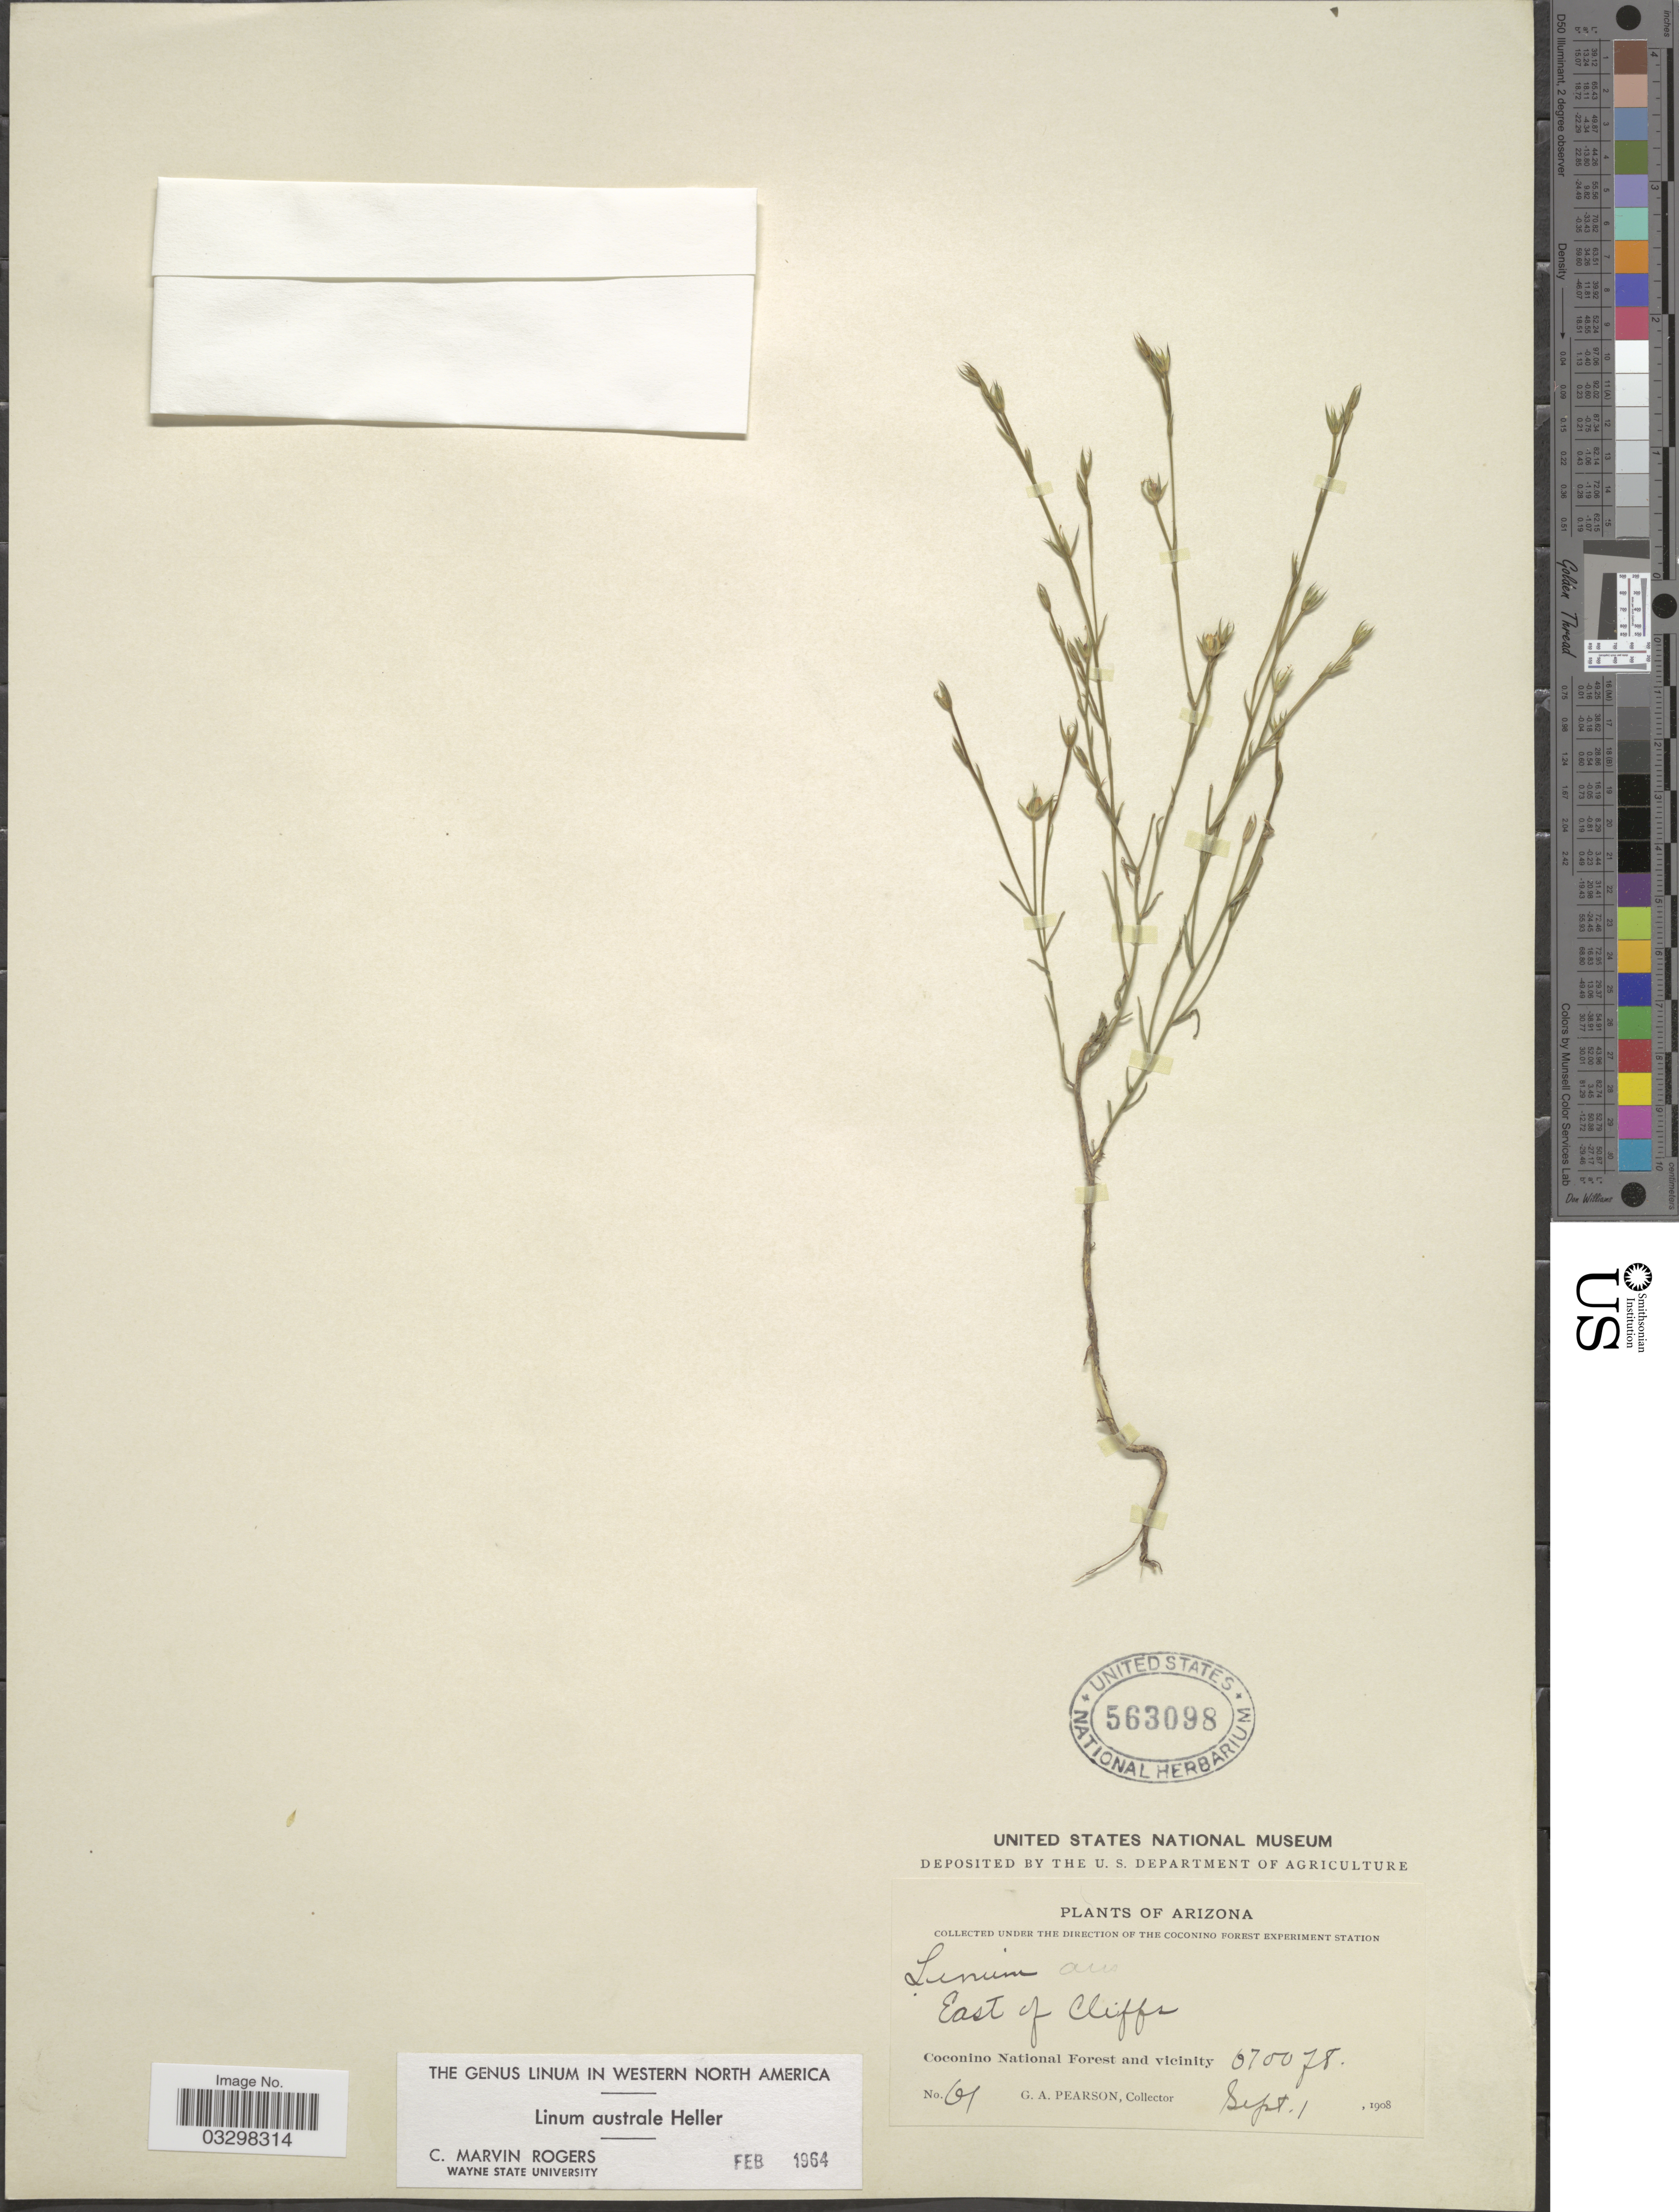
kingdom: Plantae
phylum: Tracheophyta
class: Magnoliopsida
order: Malpighiales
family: Linaceae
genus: Linum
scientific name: Linum australe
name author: A. Heller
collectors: G. Pearson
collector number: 61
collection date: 1908-09-01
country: United States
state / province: Arizona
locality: East of Cliffs. Coconino National Forest and vicinity.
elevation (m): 2042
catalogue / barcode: US 563098